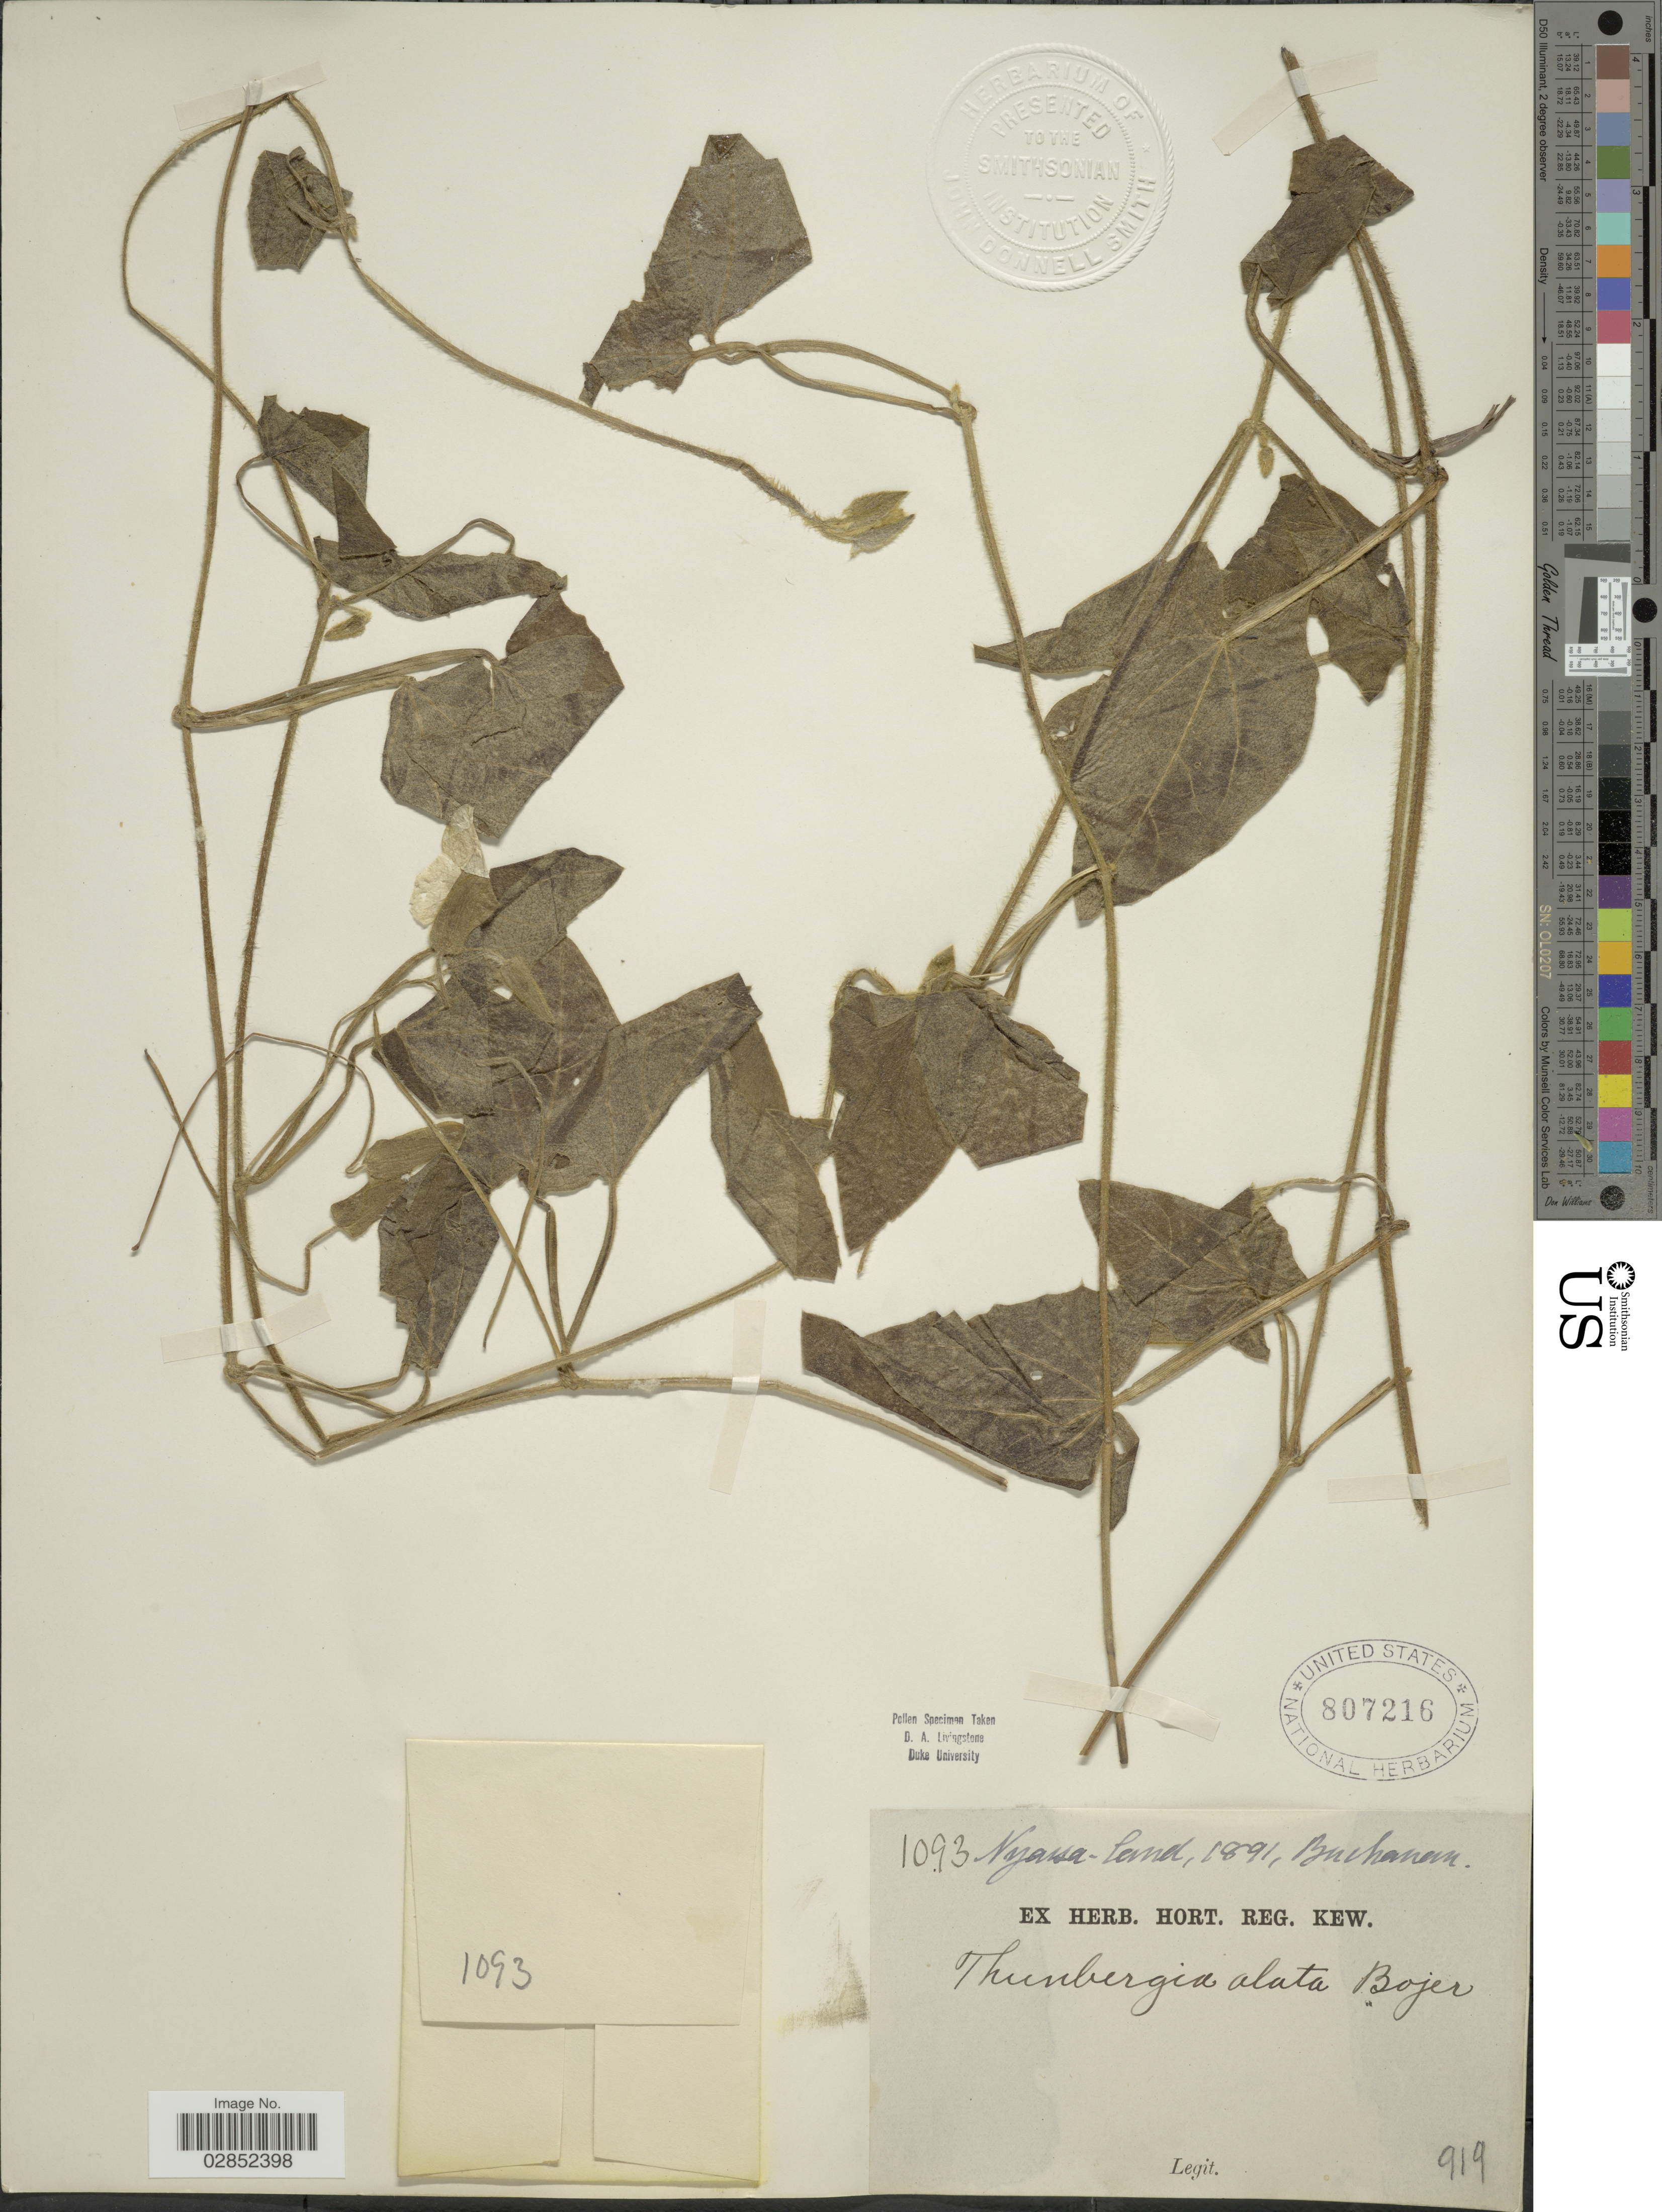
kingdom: Plantae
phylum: Tracheophyta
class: Magnoliopsida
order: Lamiales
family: Acanthaceae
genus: Thunbergia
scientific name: Thunbergia alata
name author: Bojer ex Sims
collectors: -. Buchanan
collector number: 1093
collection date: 1891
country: Malawi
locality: Nyassa-land.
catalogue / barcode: US 807216